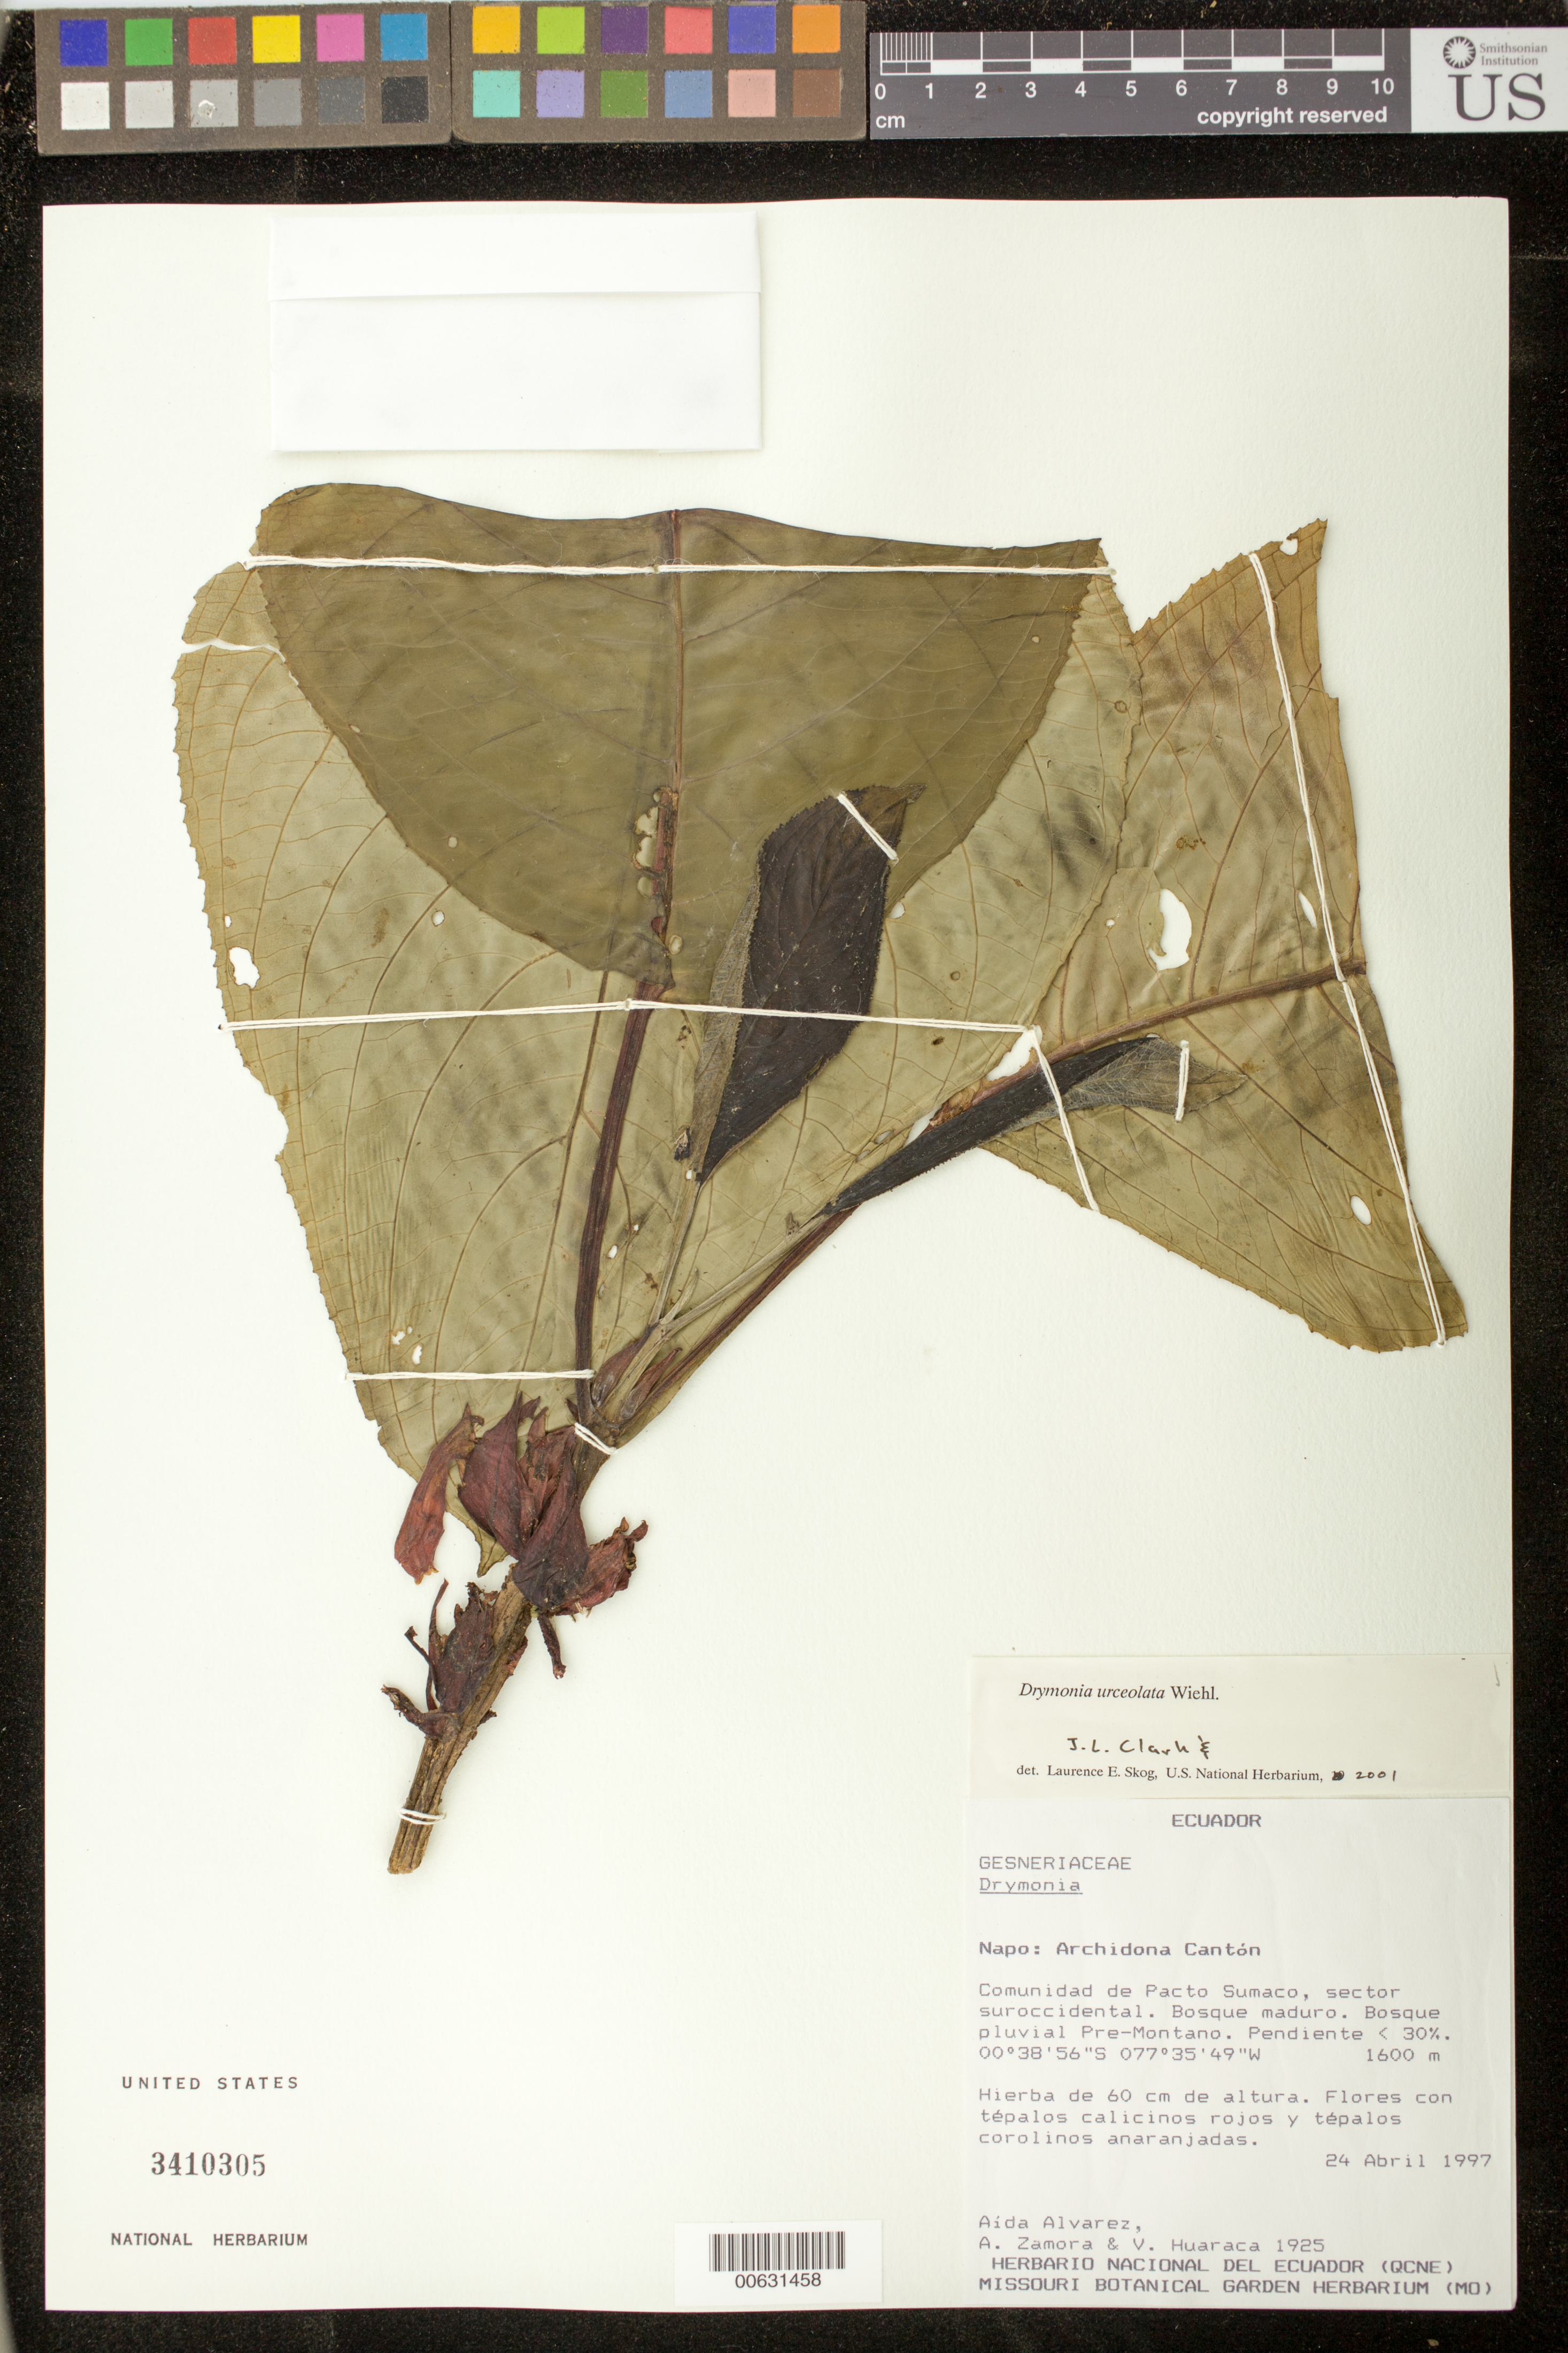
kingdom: Plantae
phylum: Tracheophyta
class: Magnoliopsida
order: Lamiales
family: Gesneriaceae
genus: Drymonia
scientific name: Drymonia urceolata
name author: Wiehler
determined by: Clark, J. L.; Skog, Laurence E.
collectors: A. Alvarez, A. Zamora & V. Huaraca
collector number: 1925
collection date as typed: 24 Apr 1997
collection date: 1997-04-24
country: Ecuador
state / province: Napo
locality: Archidona Cantón; comunidad de Pacto Sumaco, sector suroccidental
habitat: Bosque maduro; bosque pluvial pre-montano; pendientes suaves <30%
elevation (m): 1600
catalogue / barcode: US 3410305